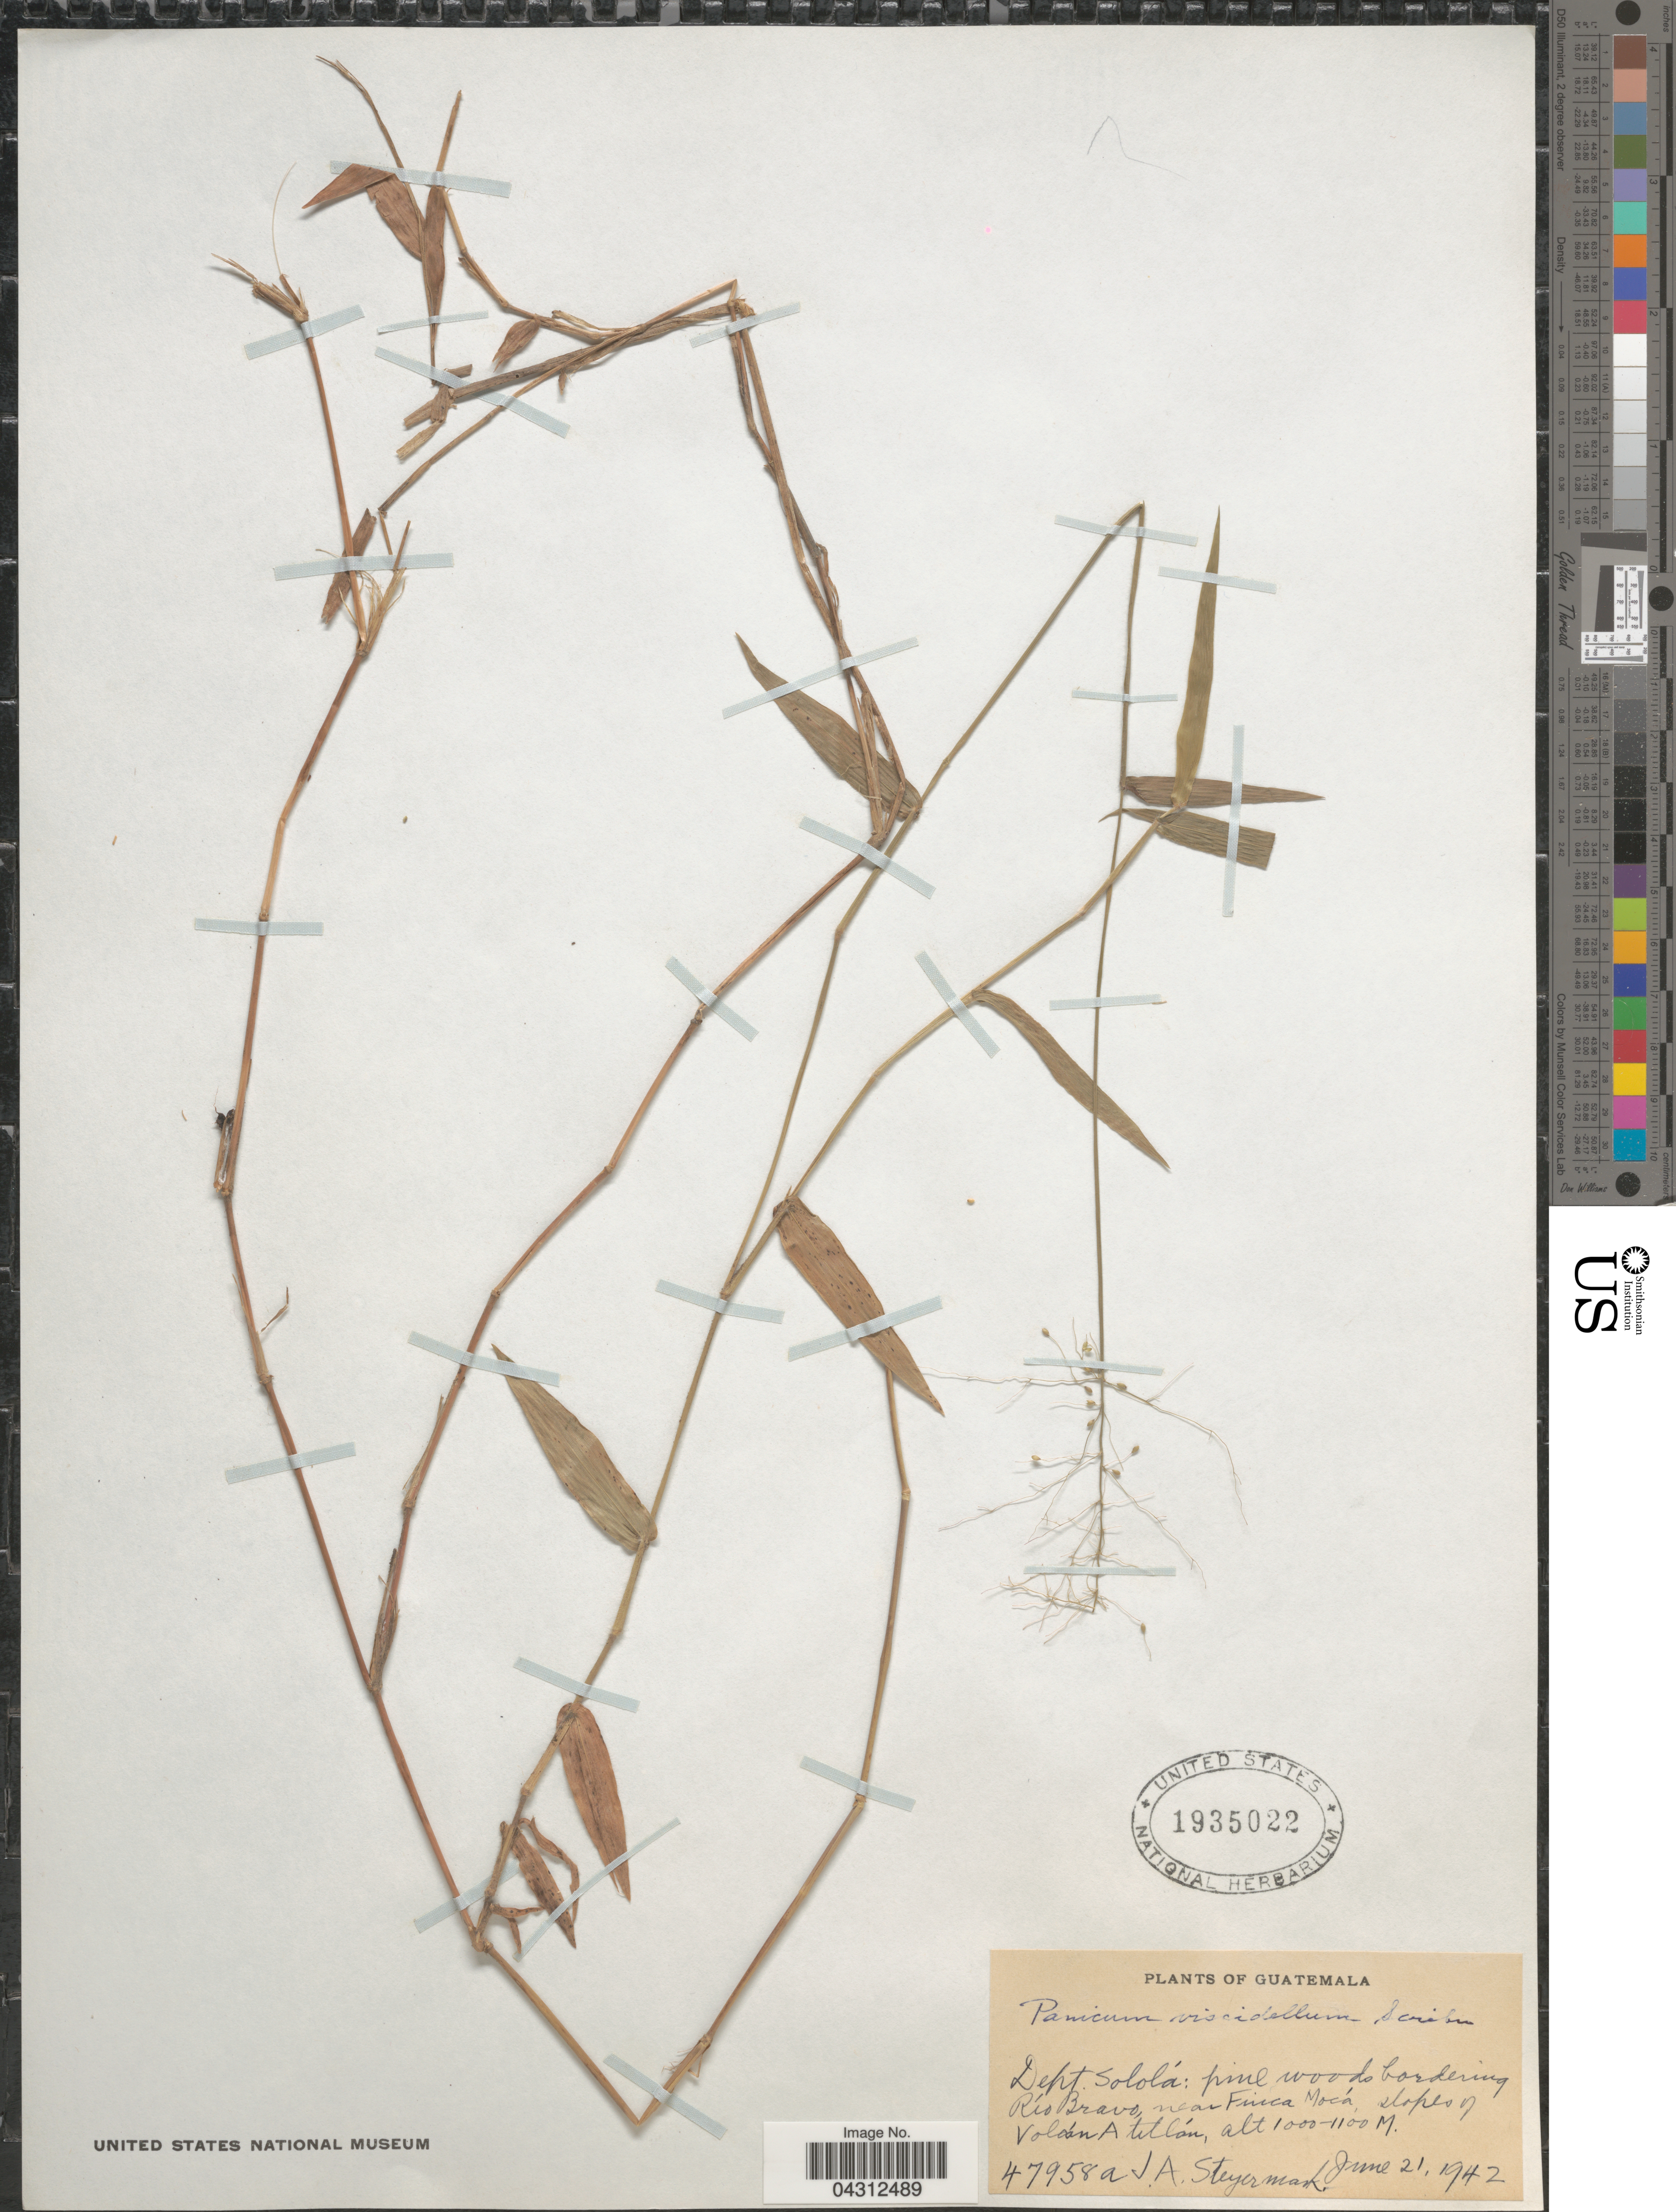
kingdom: Plantae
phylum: Tracheophyta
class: Liliopsida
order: Poales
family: Poaceae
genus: Dichanthelium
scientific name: Dichanthelium viscidellum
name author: (Scribn.) Gould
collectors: J. Steyermark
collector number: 47958a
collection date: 1942-06-21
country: Guatemala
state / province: Solola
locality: Dept. Sololá: pine woods bordering Río Bravo, near Finca Mocá, slopes of Volcán A titlán.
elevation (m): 1000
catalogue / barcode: US 1935022